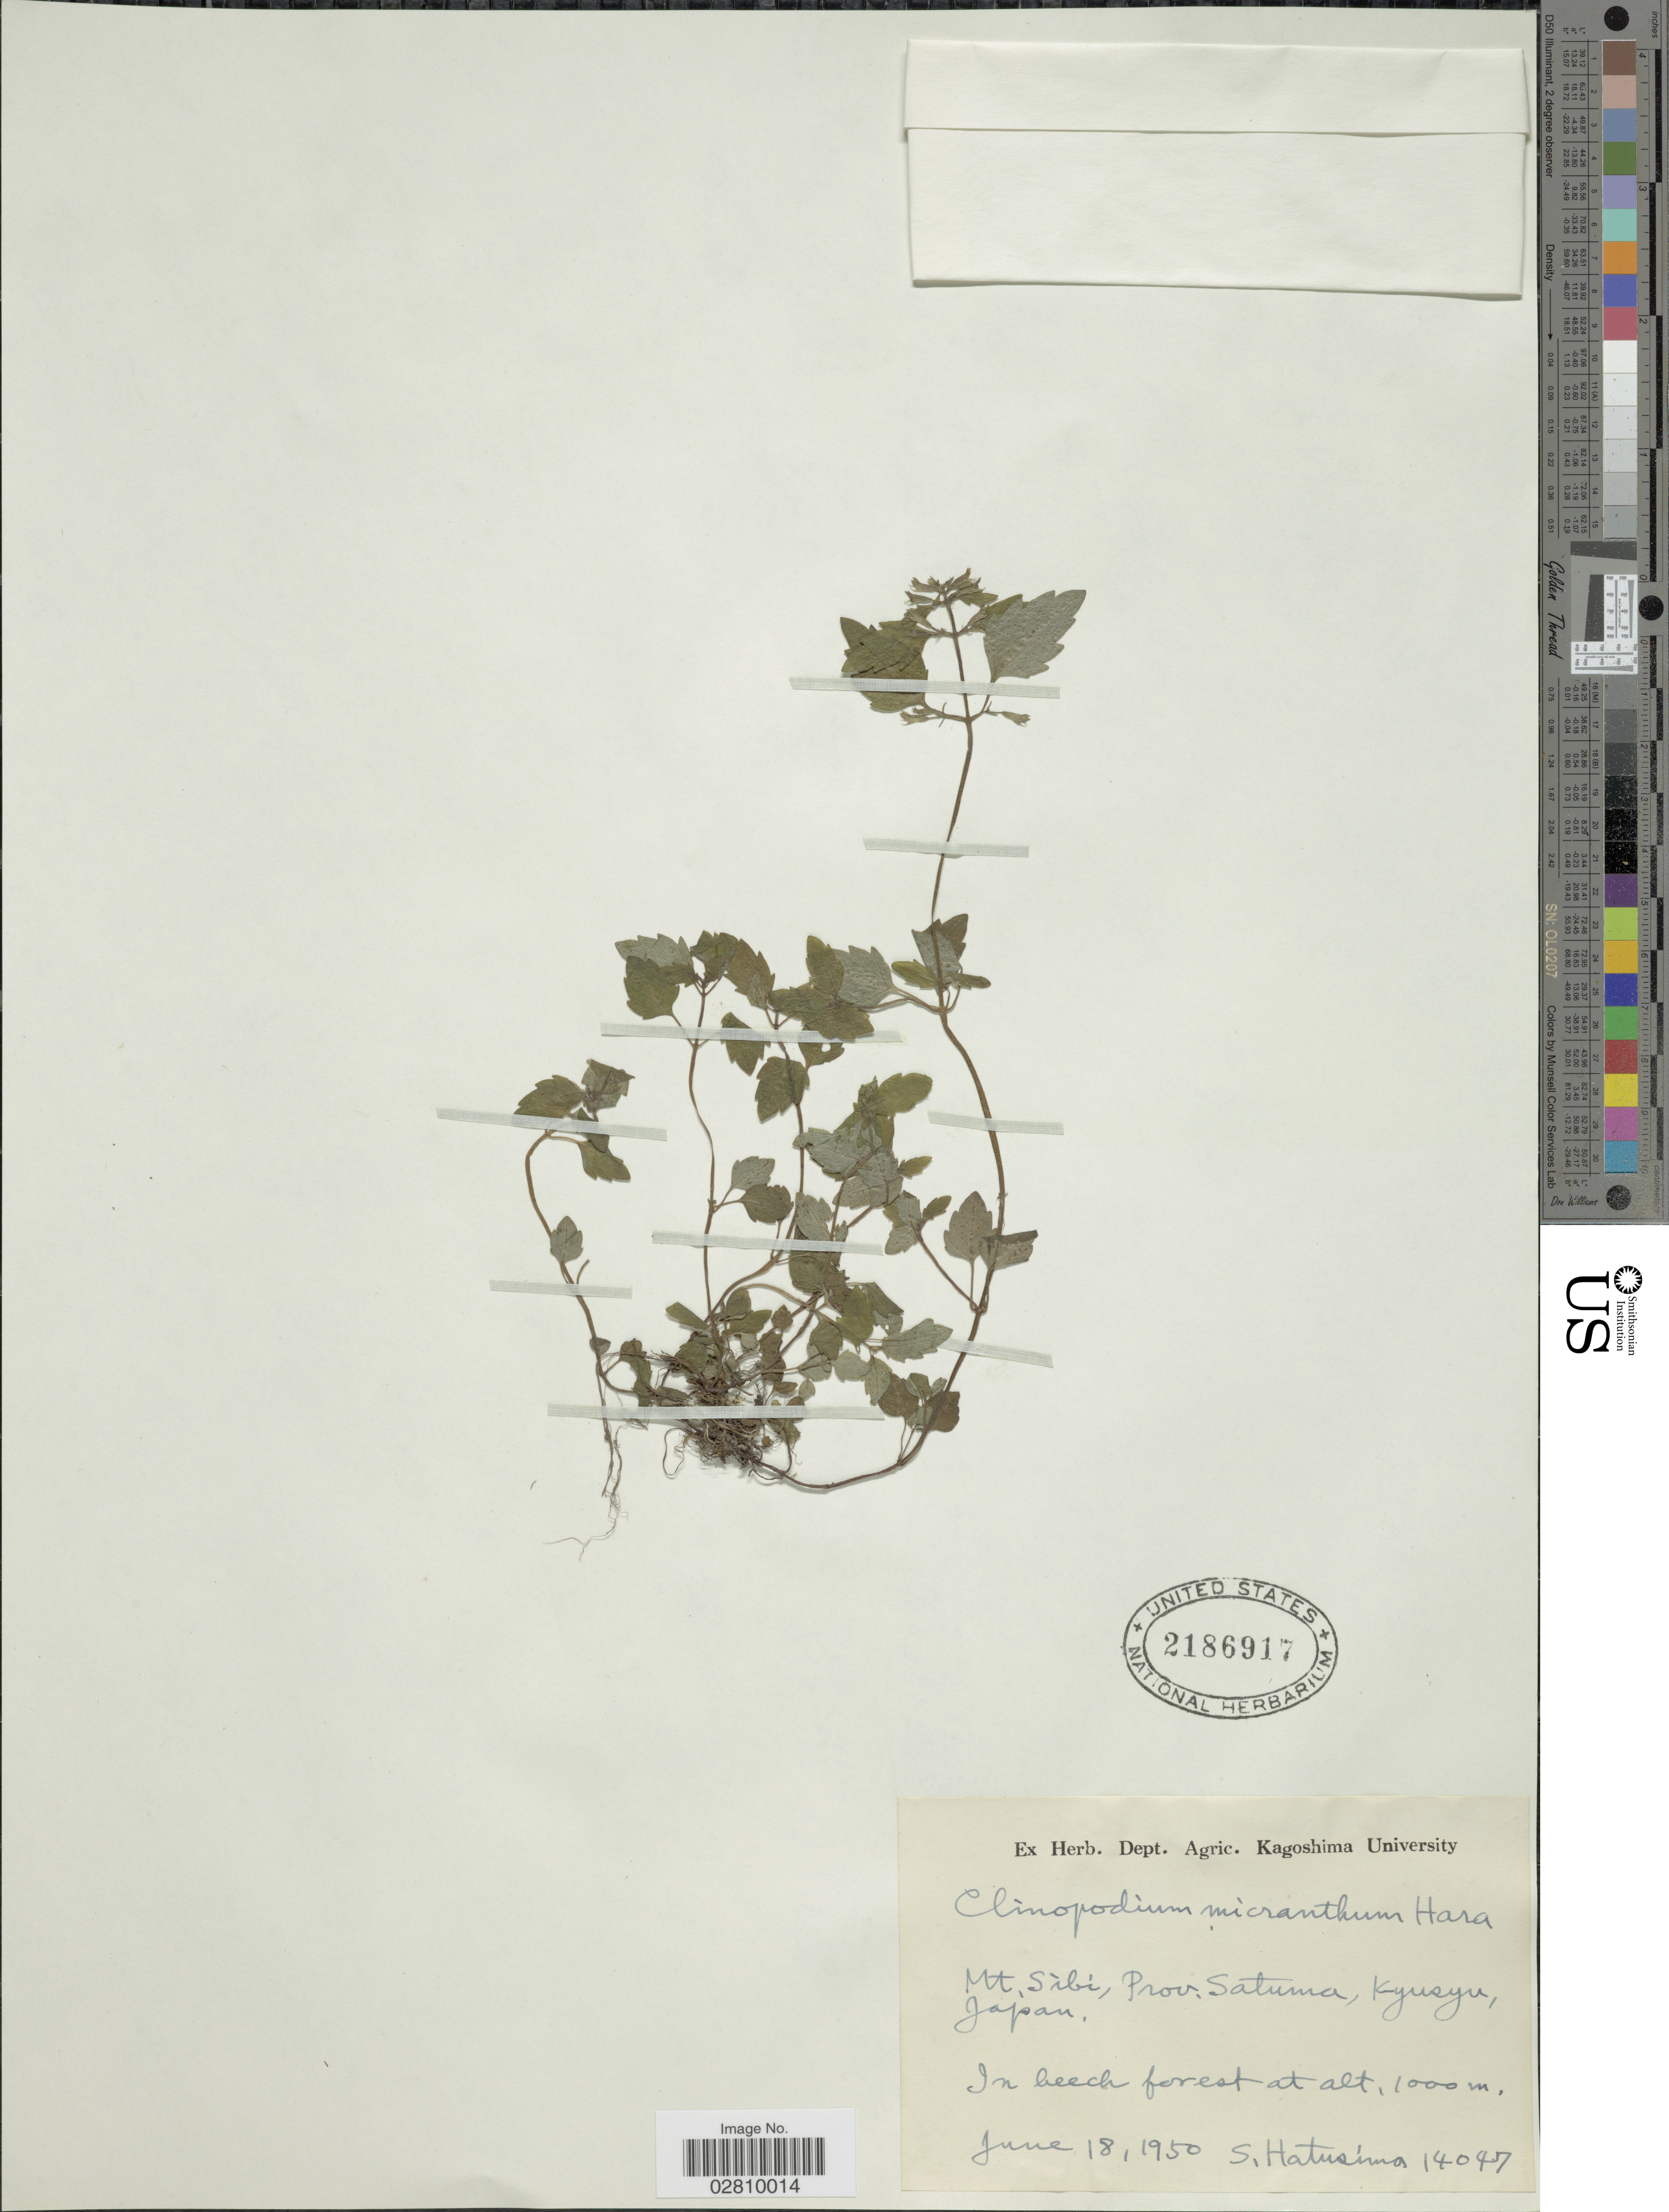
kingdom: Plantae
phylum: Tracheophyta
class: Magnoliopsida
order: Lamiales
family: Lamiaceae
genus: Clinopodium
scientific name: Clinopodium micranthum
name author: (Regel) H. Hara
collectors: S. Hatusima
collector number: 14047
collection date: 1950-06-18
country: Japan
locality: Mt. Sibi, Prov. Satuma, Kyusyu.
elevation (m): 1000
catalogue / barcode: US 2186917